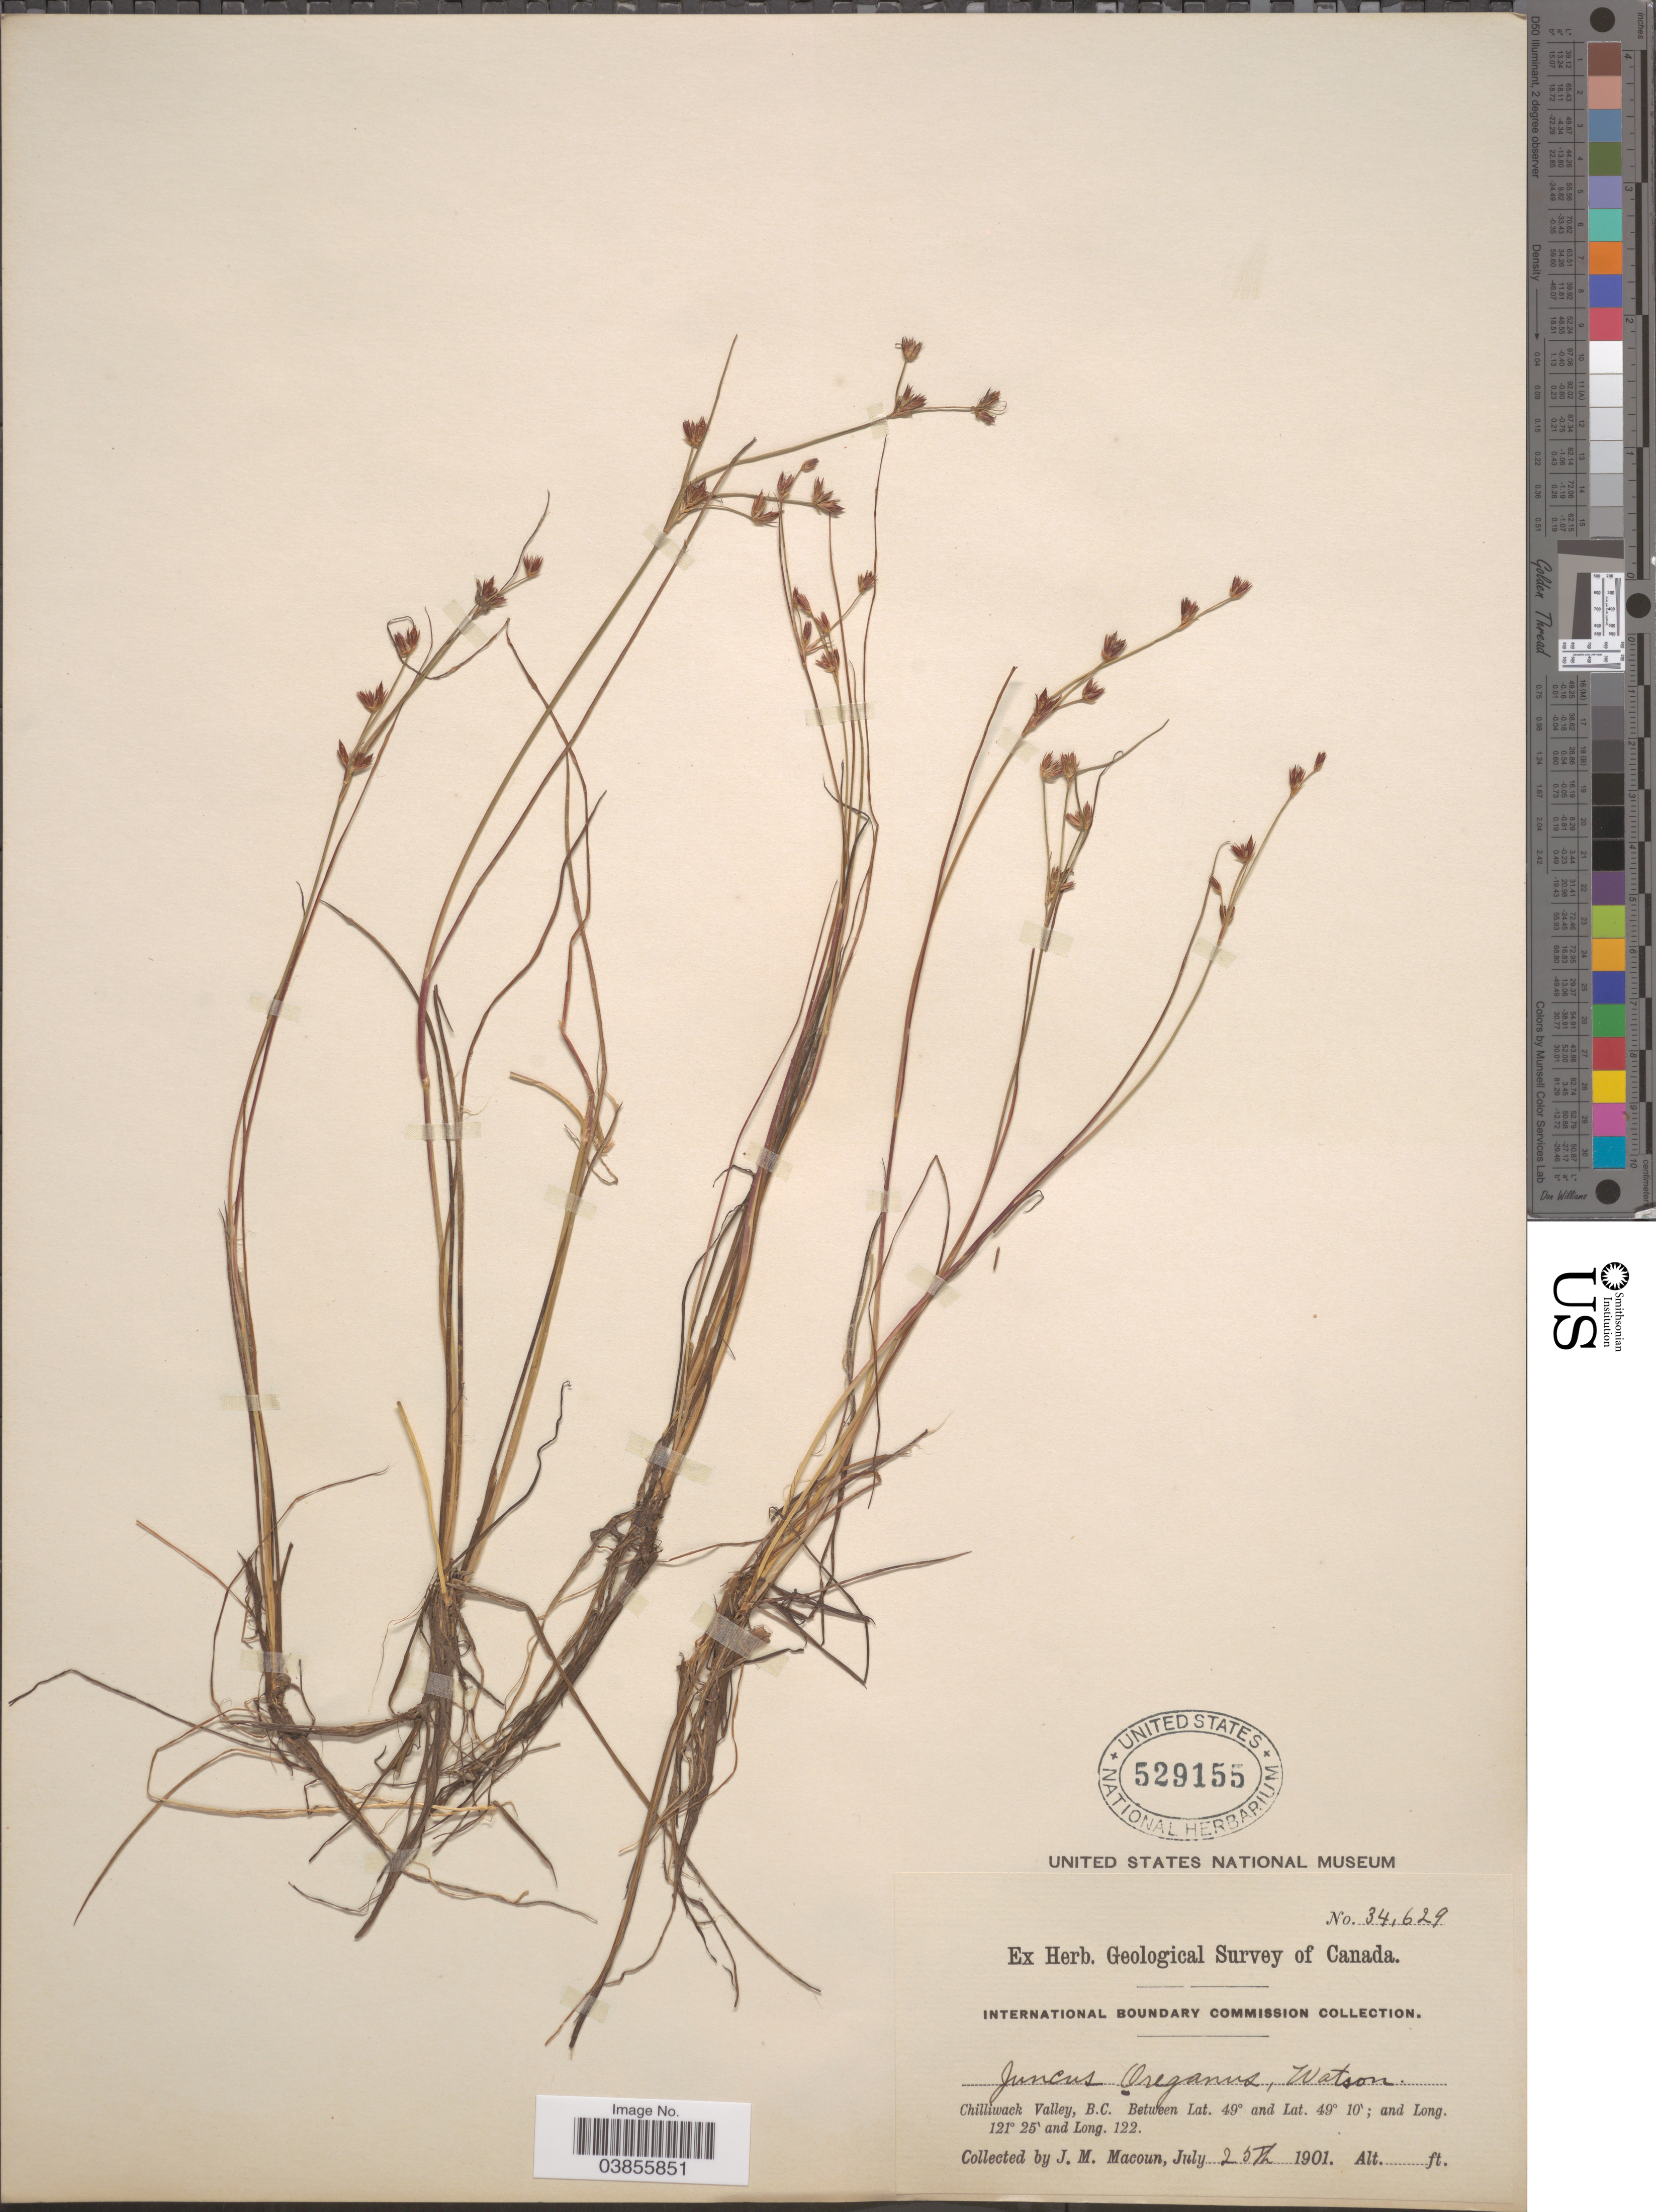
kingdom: Plantae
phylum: Tracheophyta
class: Liliopsida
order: Poales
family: Juncaceae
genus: Juncus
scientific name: Juncus oreganus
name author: S. Watson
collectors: J. M. Macoun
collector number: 34629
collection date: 1901-07-25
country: Canada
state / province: British Columbia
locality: Chilliwack Valley.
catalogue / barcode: US 529155